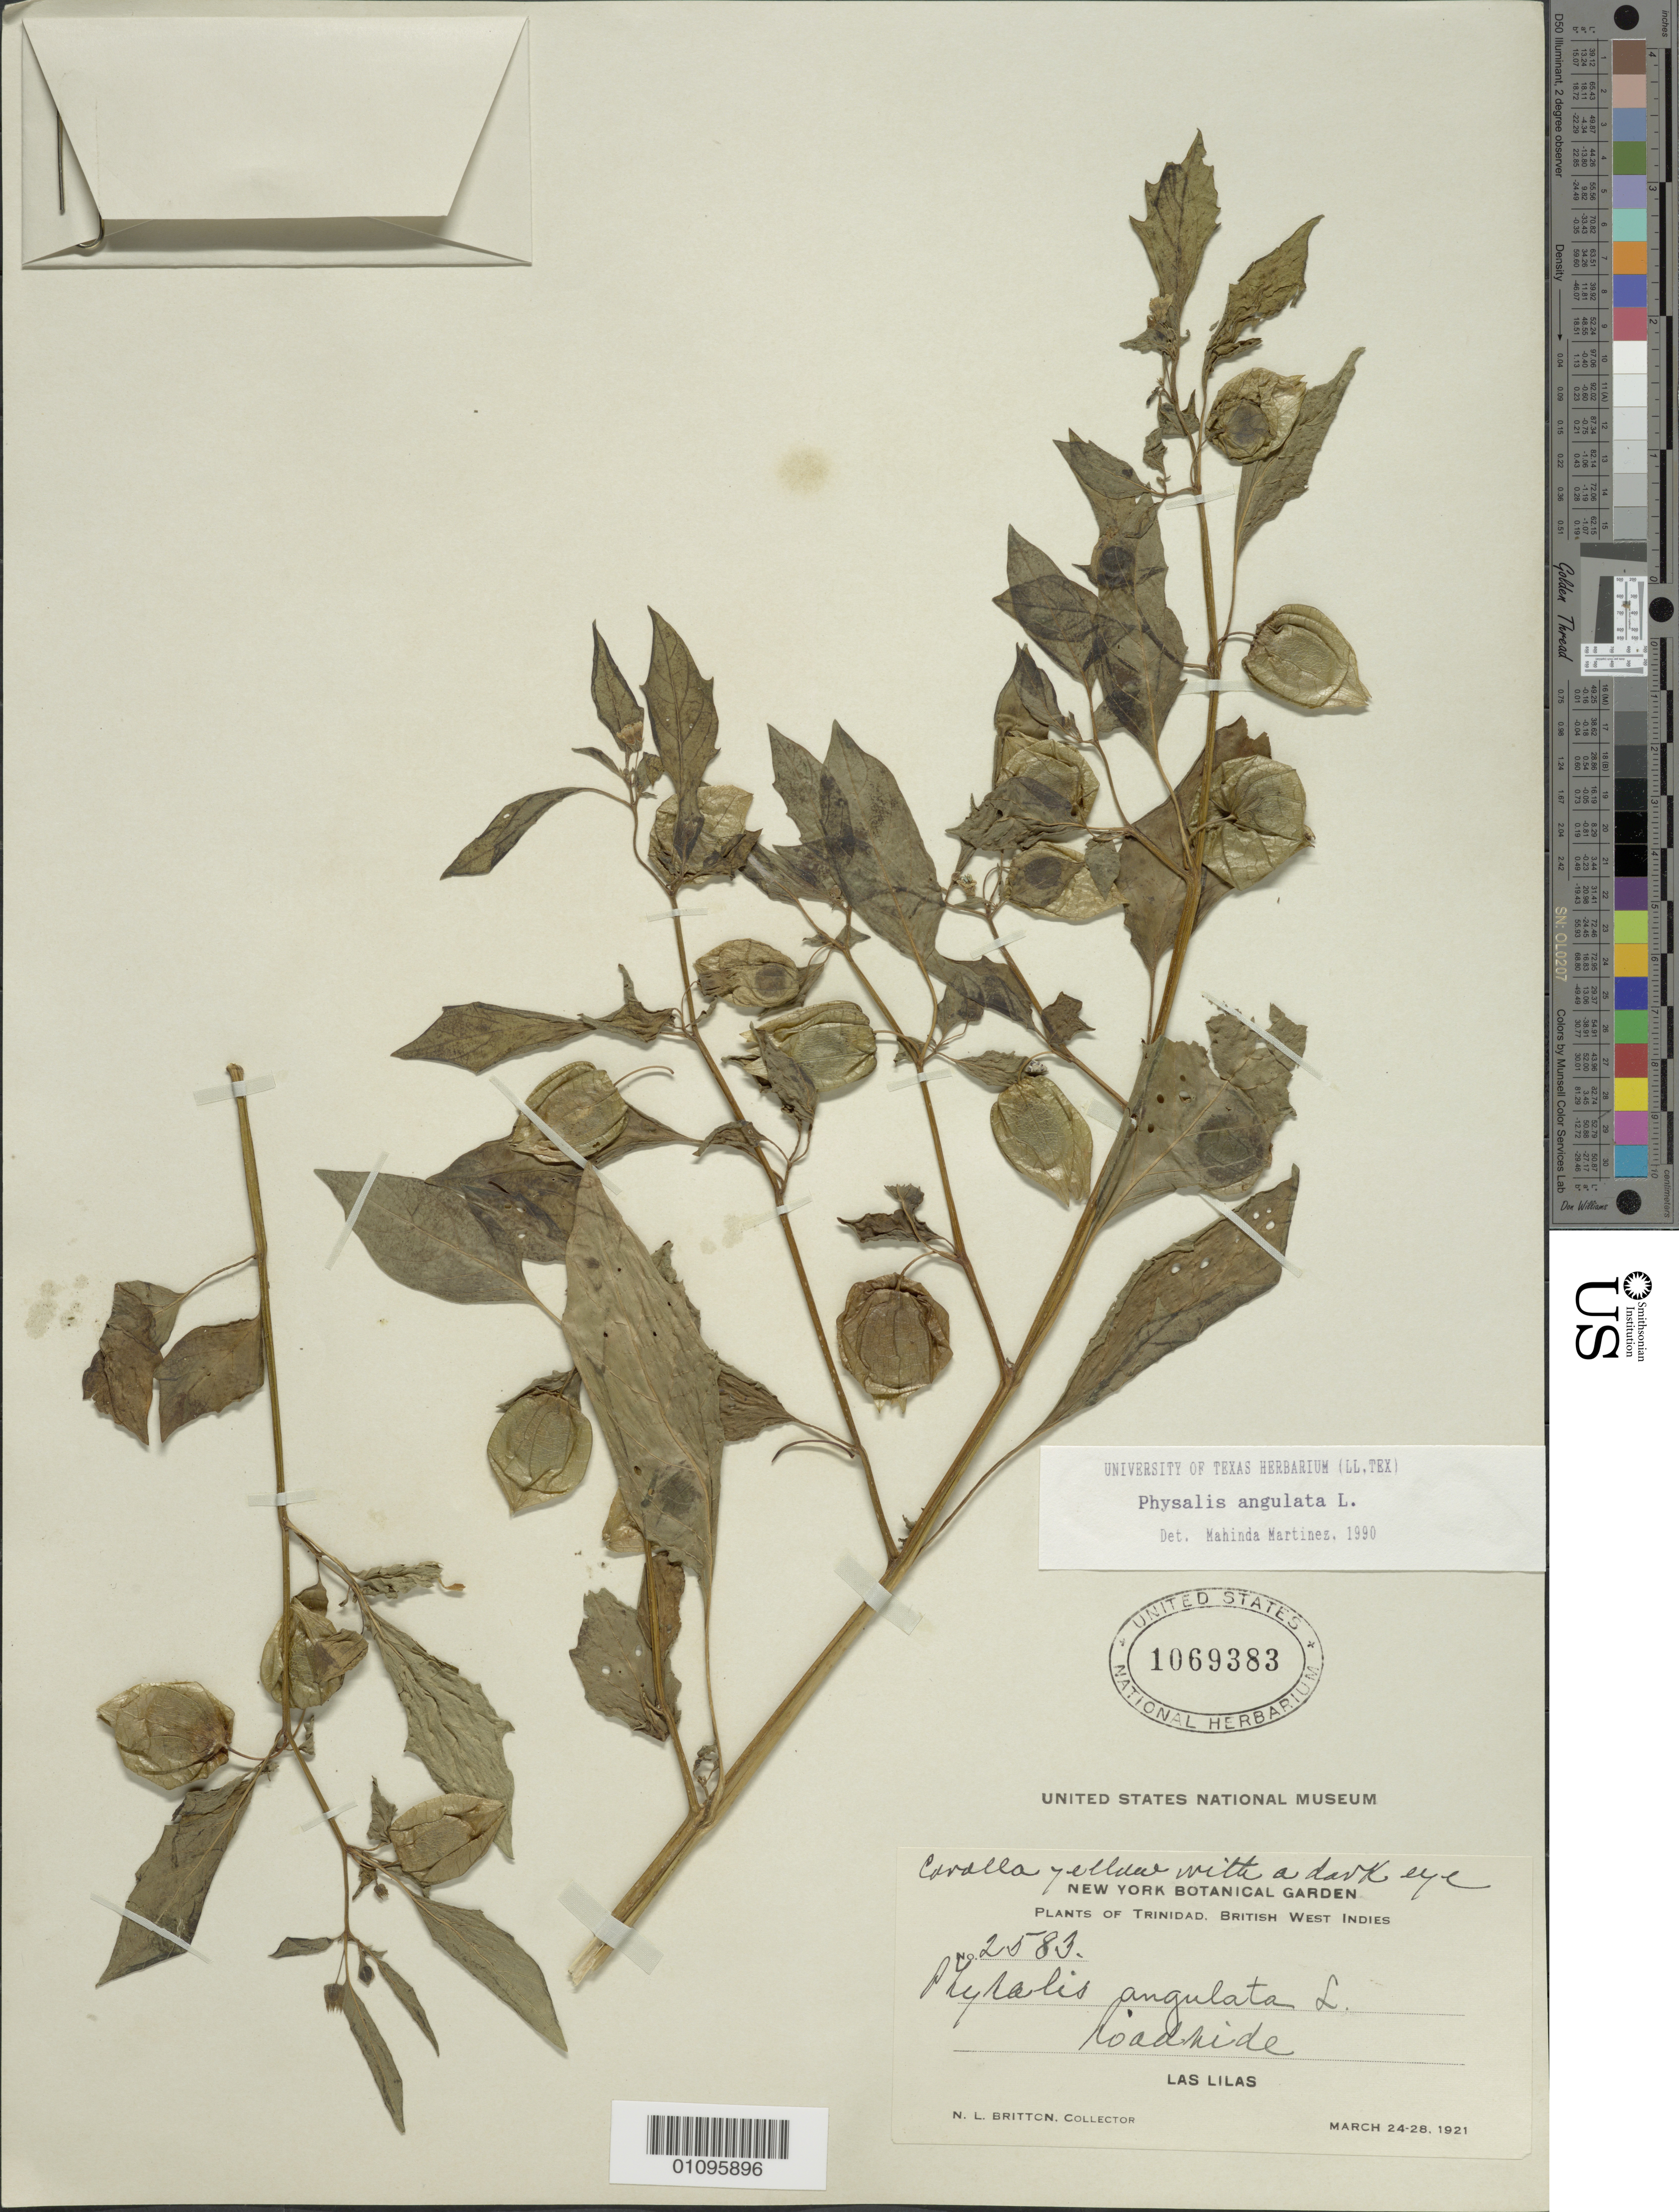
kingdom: Plantae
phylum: Tracheophyta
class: Magnoliopsida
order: Solanales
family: Solanaceae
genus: Physalis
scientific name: Physalis angulata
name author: L.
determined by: Martinez, M.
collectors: N. Britton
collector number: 2583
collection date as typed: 24 Mar 1921 to 28 Mar 1921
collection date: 1921-03-24/1921-03-28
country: Trinidad and Tobago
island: Trinidad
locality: Las Lilas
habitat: Roadside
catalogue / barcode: US 1069383